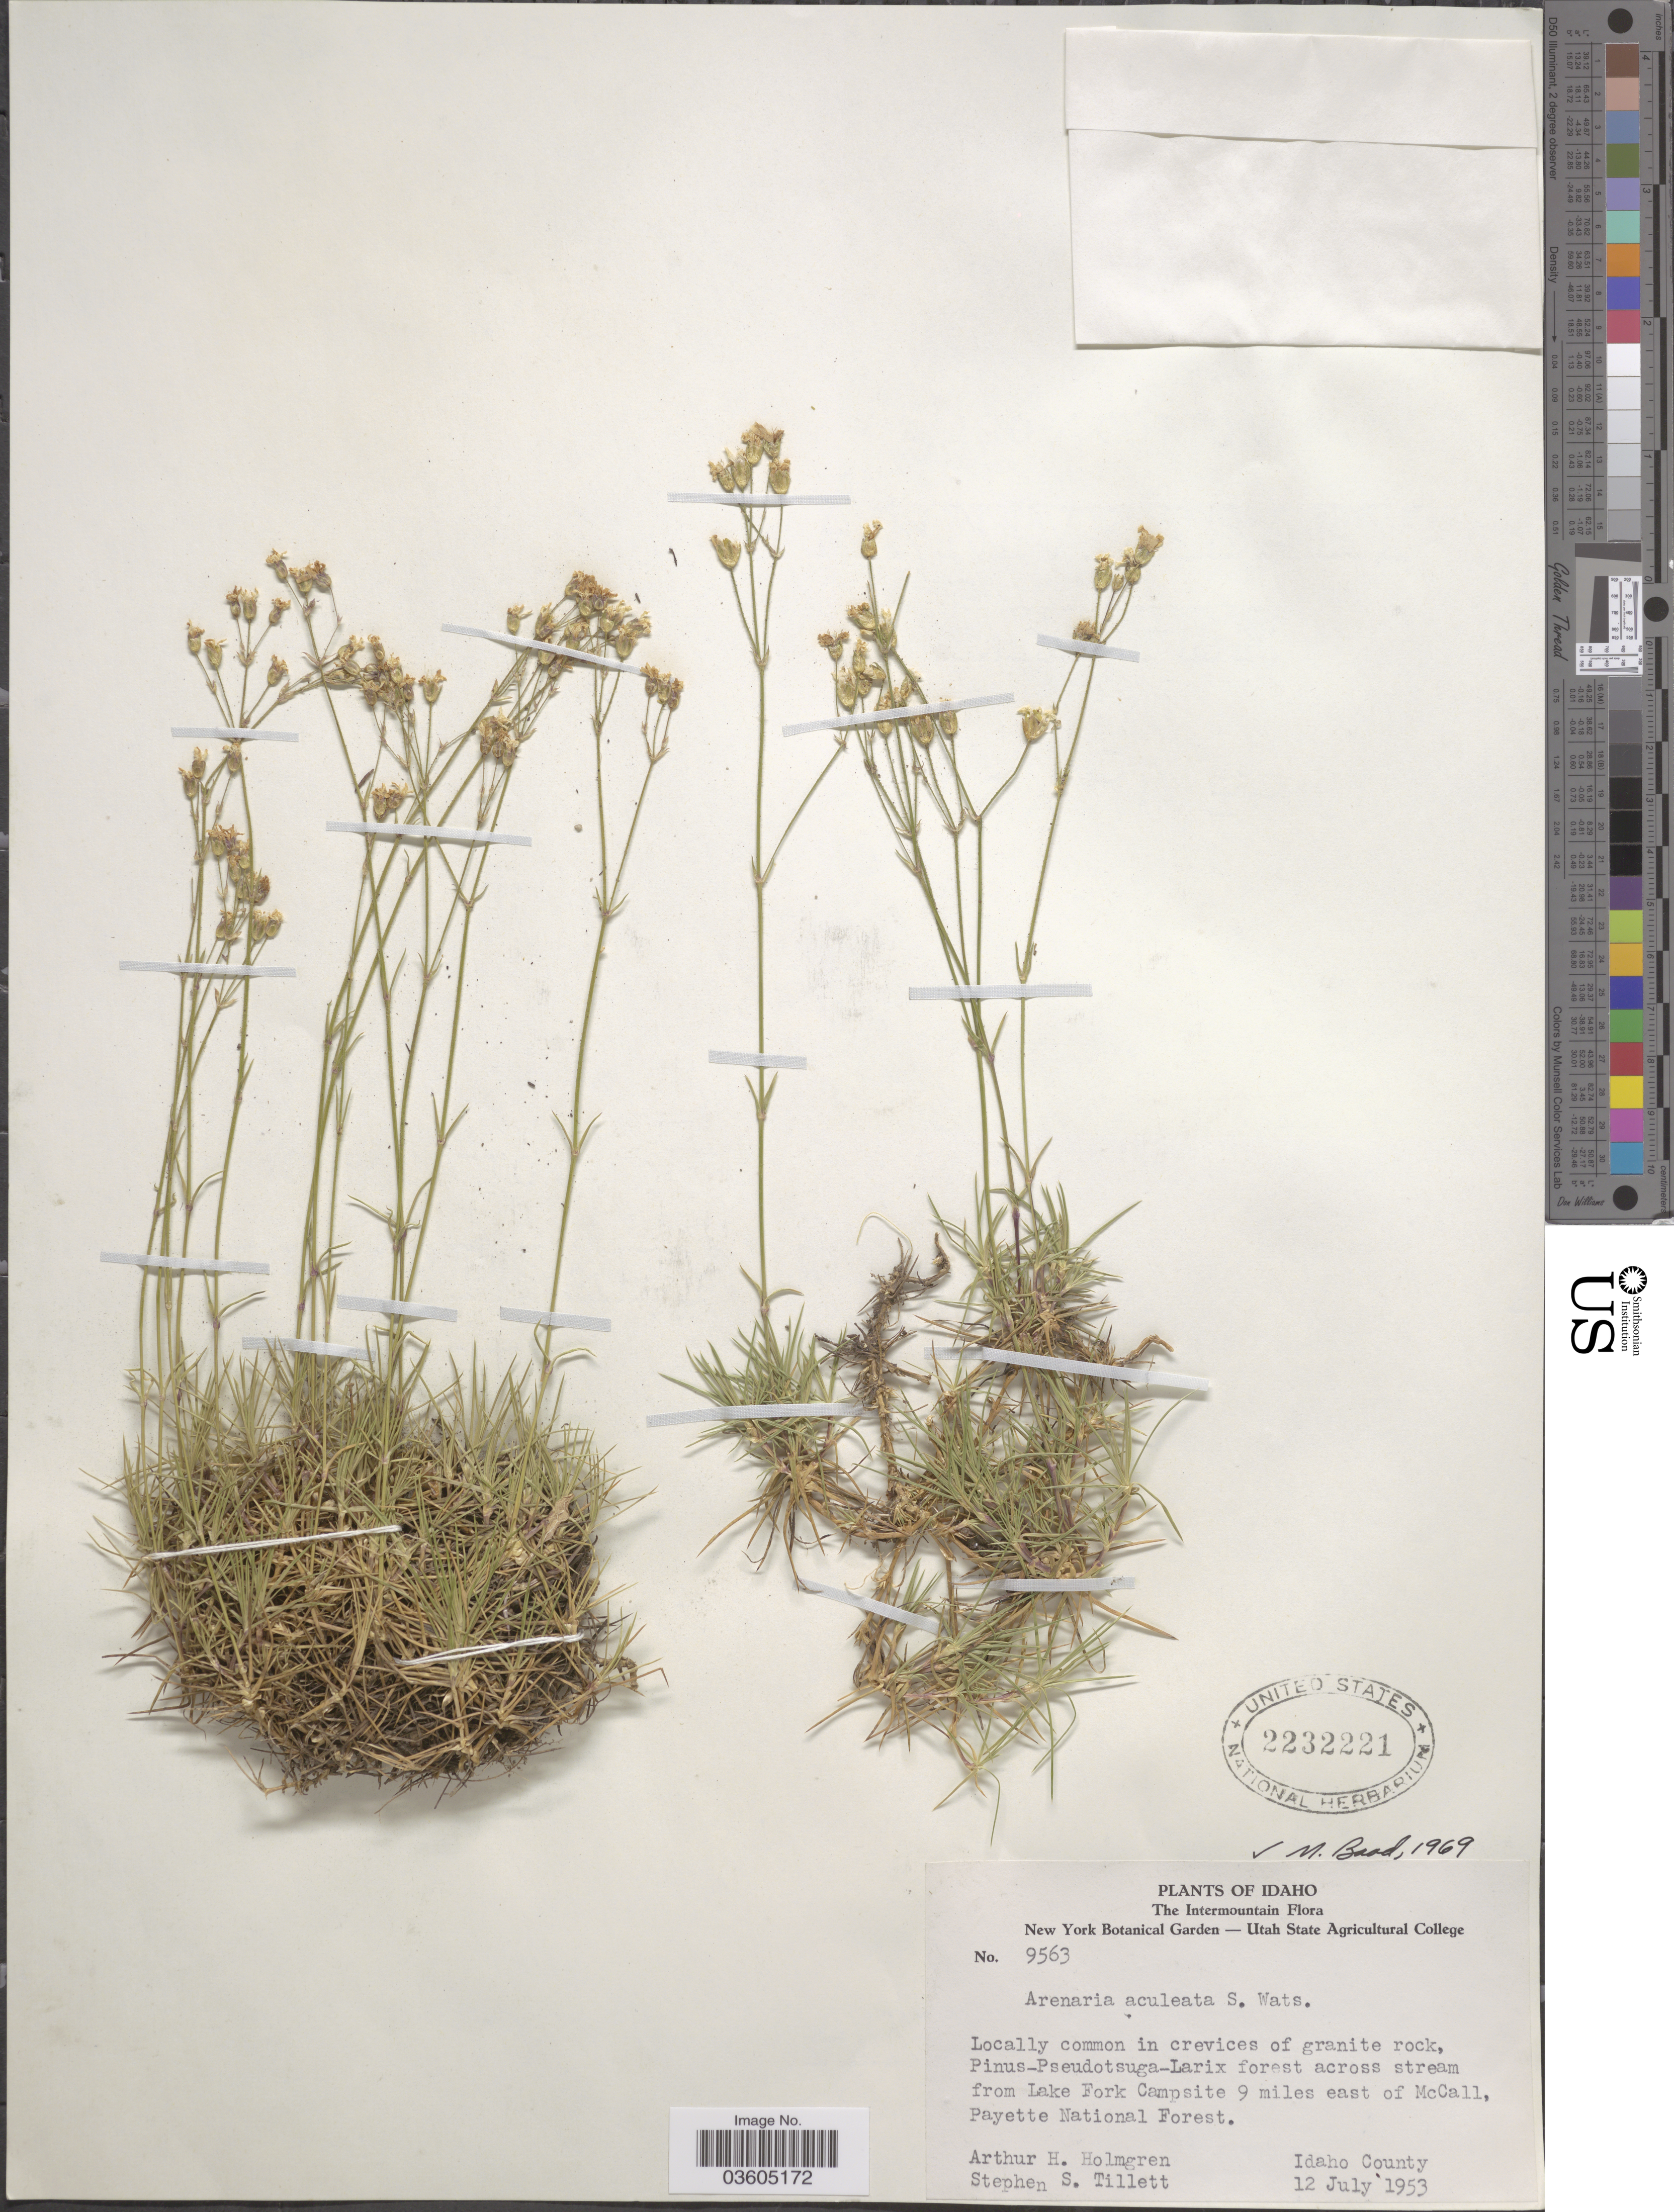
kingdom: Plantae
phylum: Tracheophyta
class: Magnoliopsida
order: Caryophyllales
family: Caryophyllaceae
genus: Eremogone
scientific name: Eremogone aculeata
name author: (S. Watson) Ikonn.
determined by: U.S. National Herbarium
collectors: A. H. Holmgren & S. S. Tillett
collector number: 9563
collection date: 1953-07-12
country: United States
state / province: Idaho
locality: The Intermountain. Across stream from Lake Fork Campsite 9 miles east of McCall, Payette National Forest. Idaho County.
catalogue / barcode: US 2232221